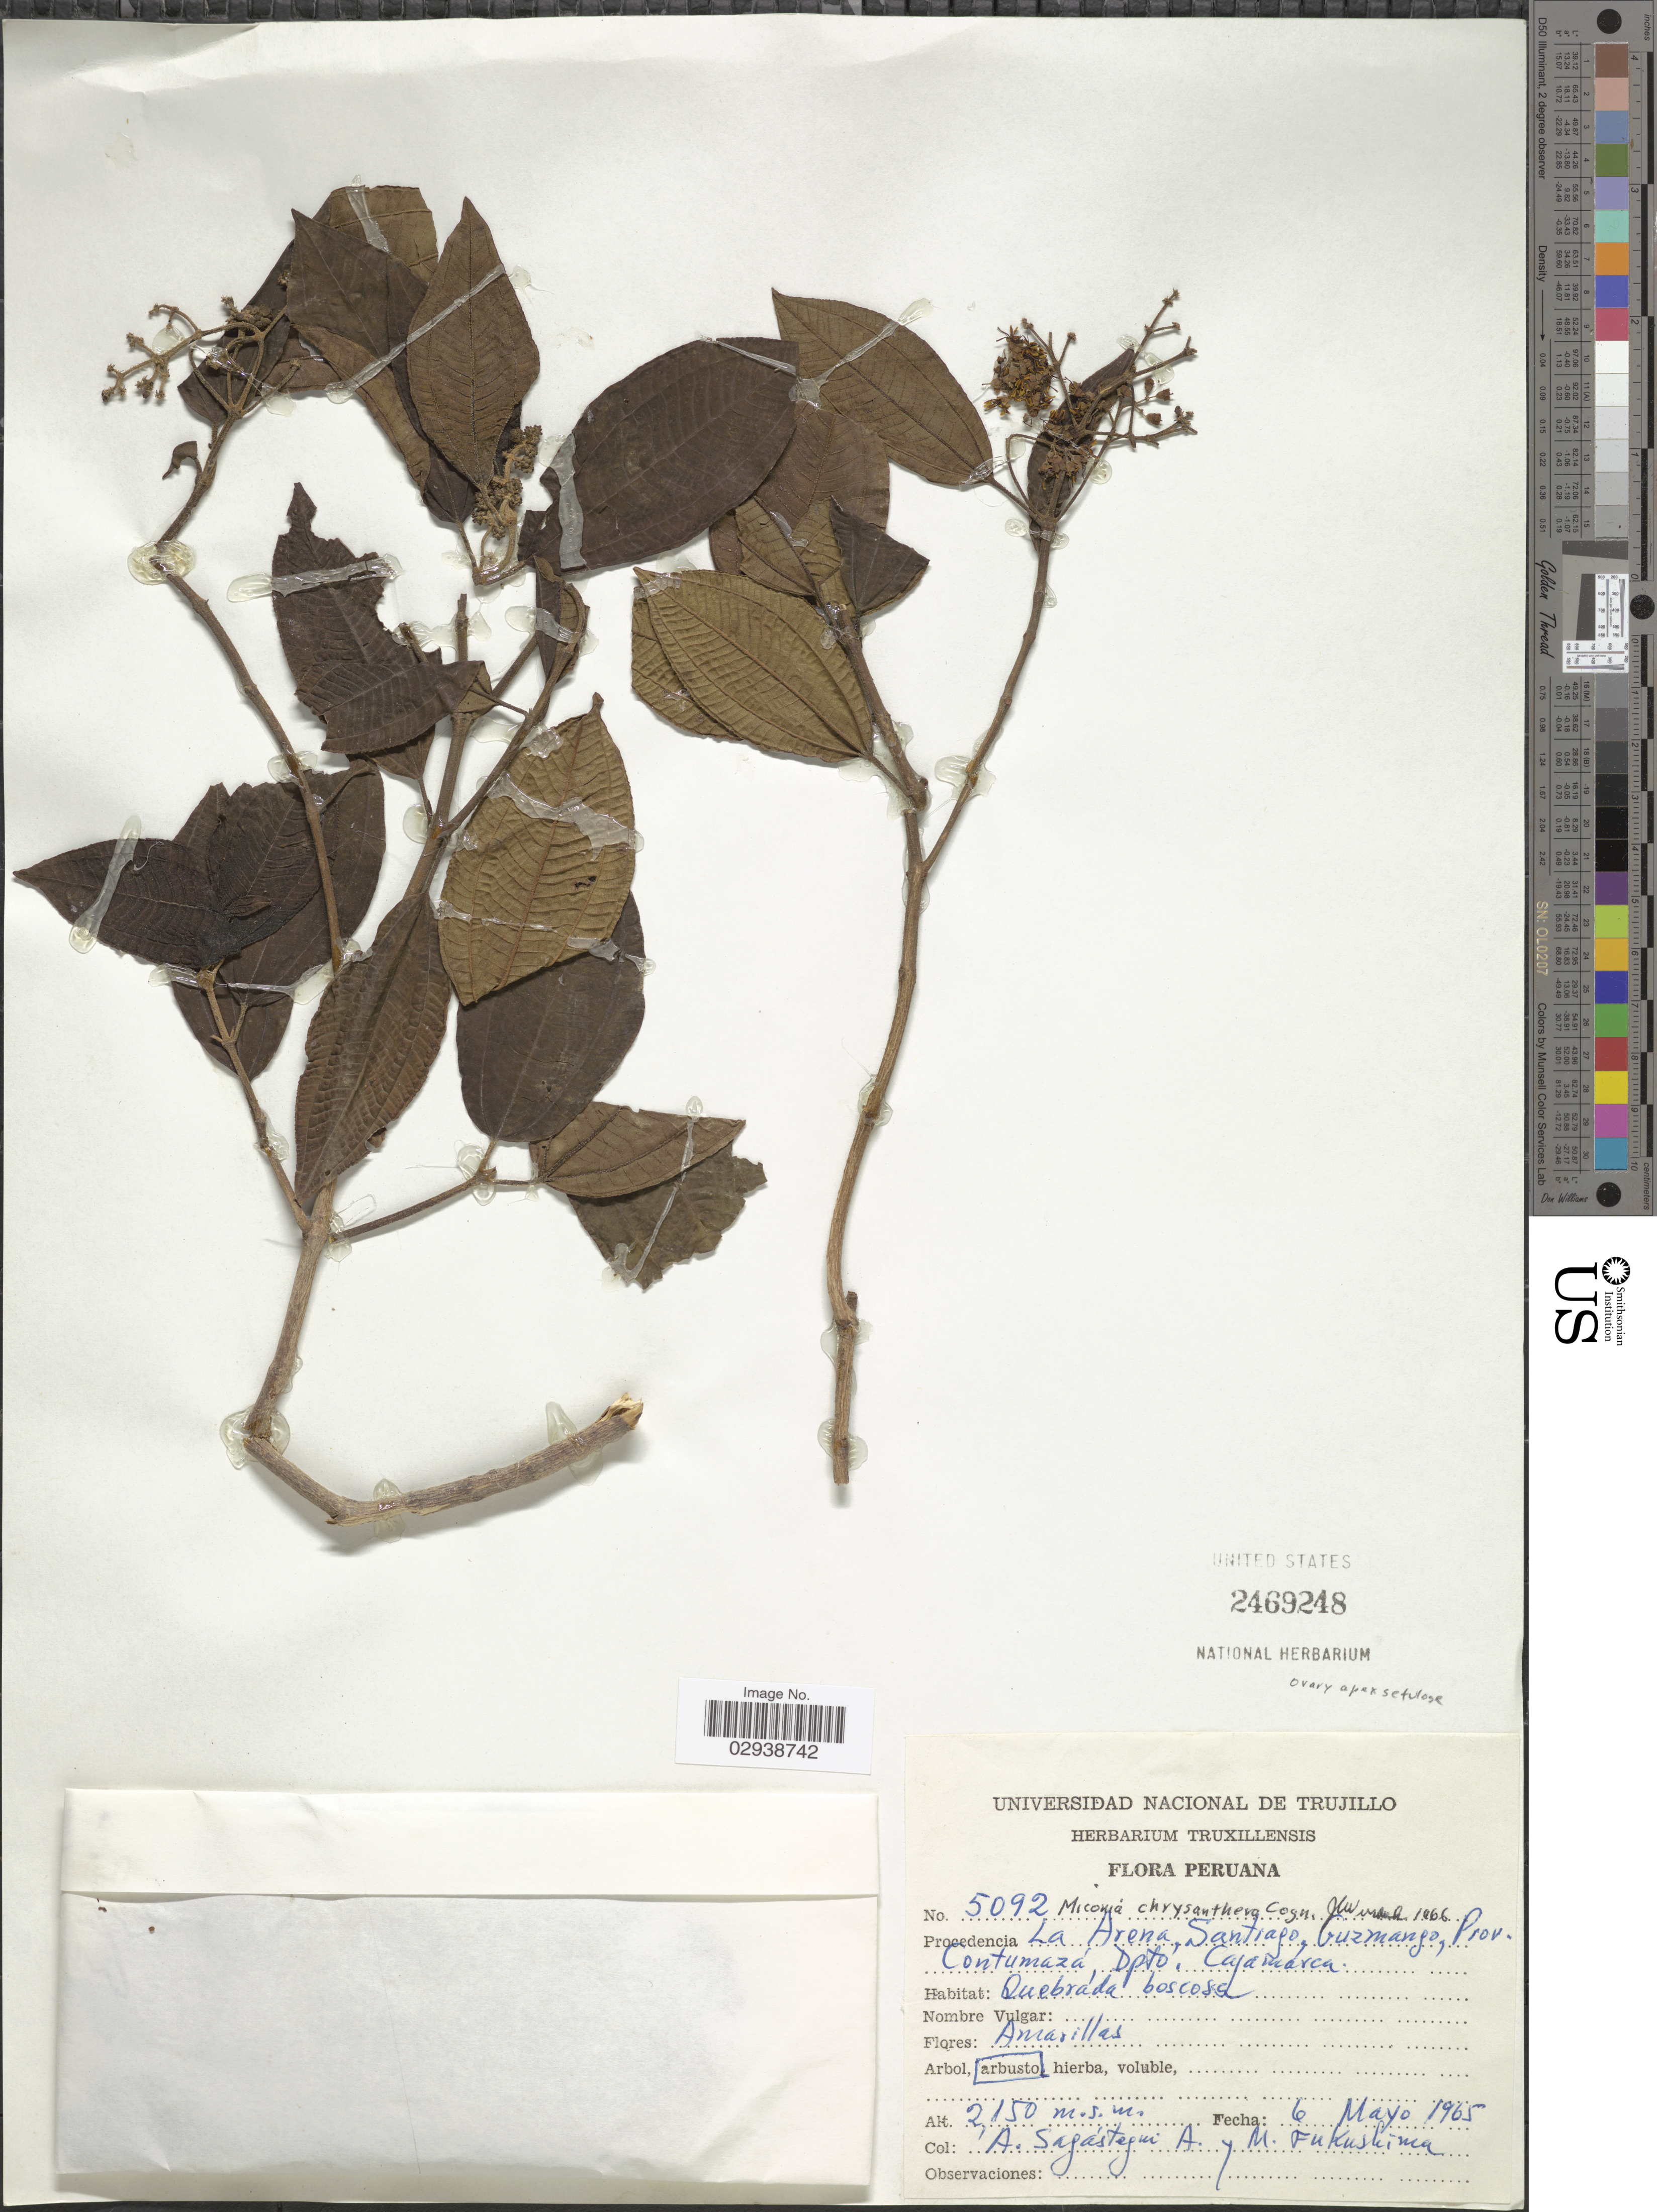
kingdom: Plantae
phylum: Tracheophyta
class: Magnoliopsida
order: Myrtales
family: Melastomataceae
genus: Miconia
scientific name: Miconia denticulata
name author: Naudin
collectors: A. Sagástegui A. & M. Fukushima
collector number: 5092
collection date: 1965-05-06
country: Peru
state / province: Cajamarca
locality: Procedencia La Arena, Santiago, Guzmango, Prov. Contumaza, Dpto. Cajamarca.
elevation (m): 2150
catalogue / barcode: US 2469248